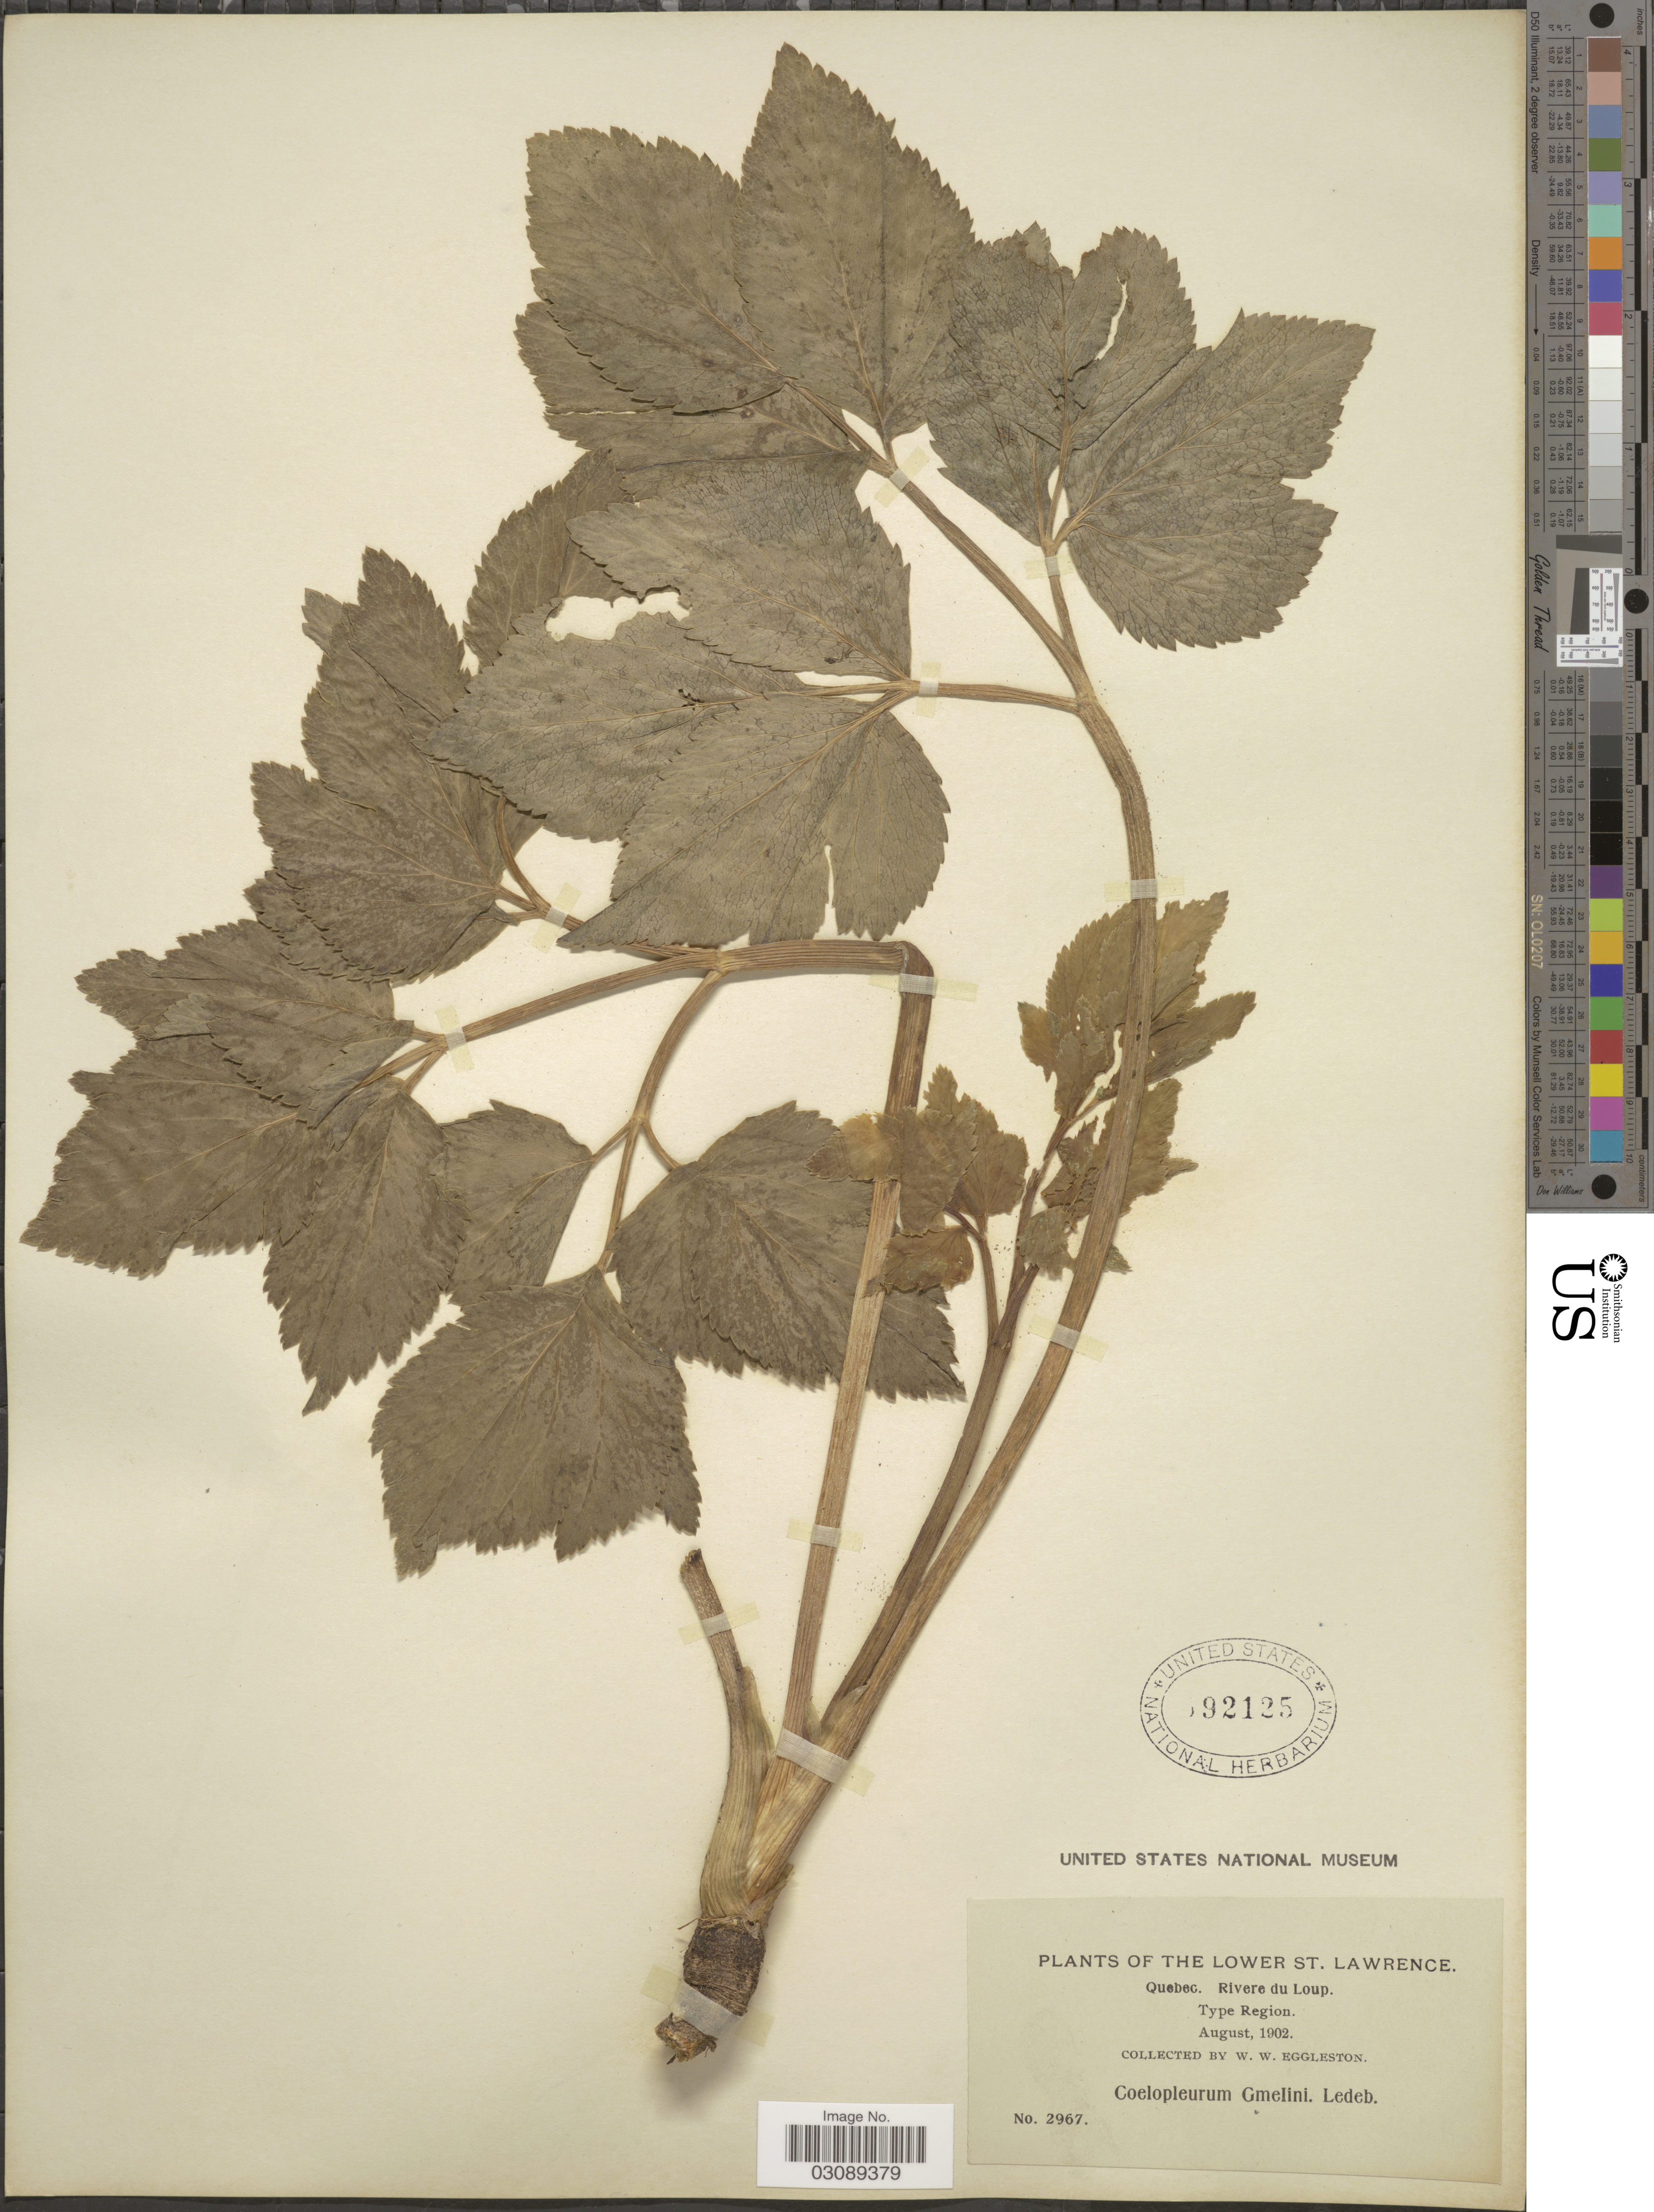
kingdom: Plantae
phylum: Tracheophyta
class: Magnoliopsida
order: Apiales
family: Apiaceae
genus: Coelopleurum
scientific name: Coelopleurum actaeifolium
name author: (Michx.) J.M. Coult. & Rose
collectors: W. W. Eggleston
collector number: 2967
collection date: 1902-08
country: Canada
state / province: Quebec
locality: Lower St. Lawrence. Riviere du Loup. Type Region.